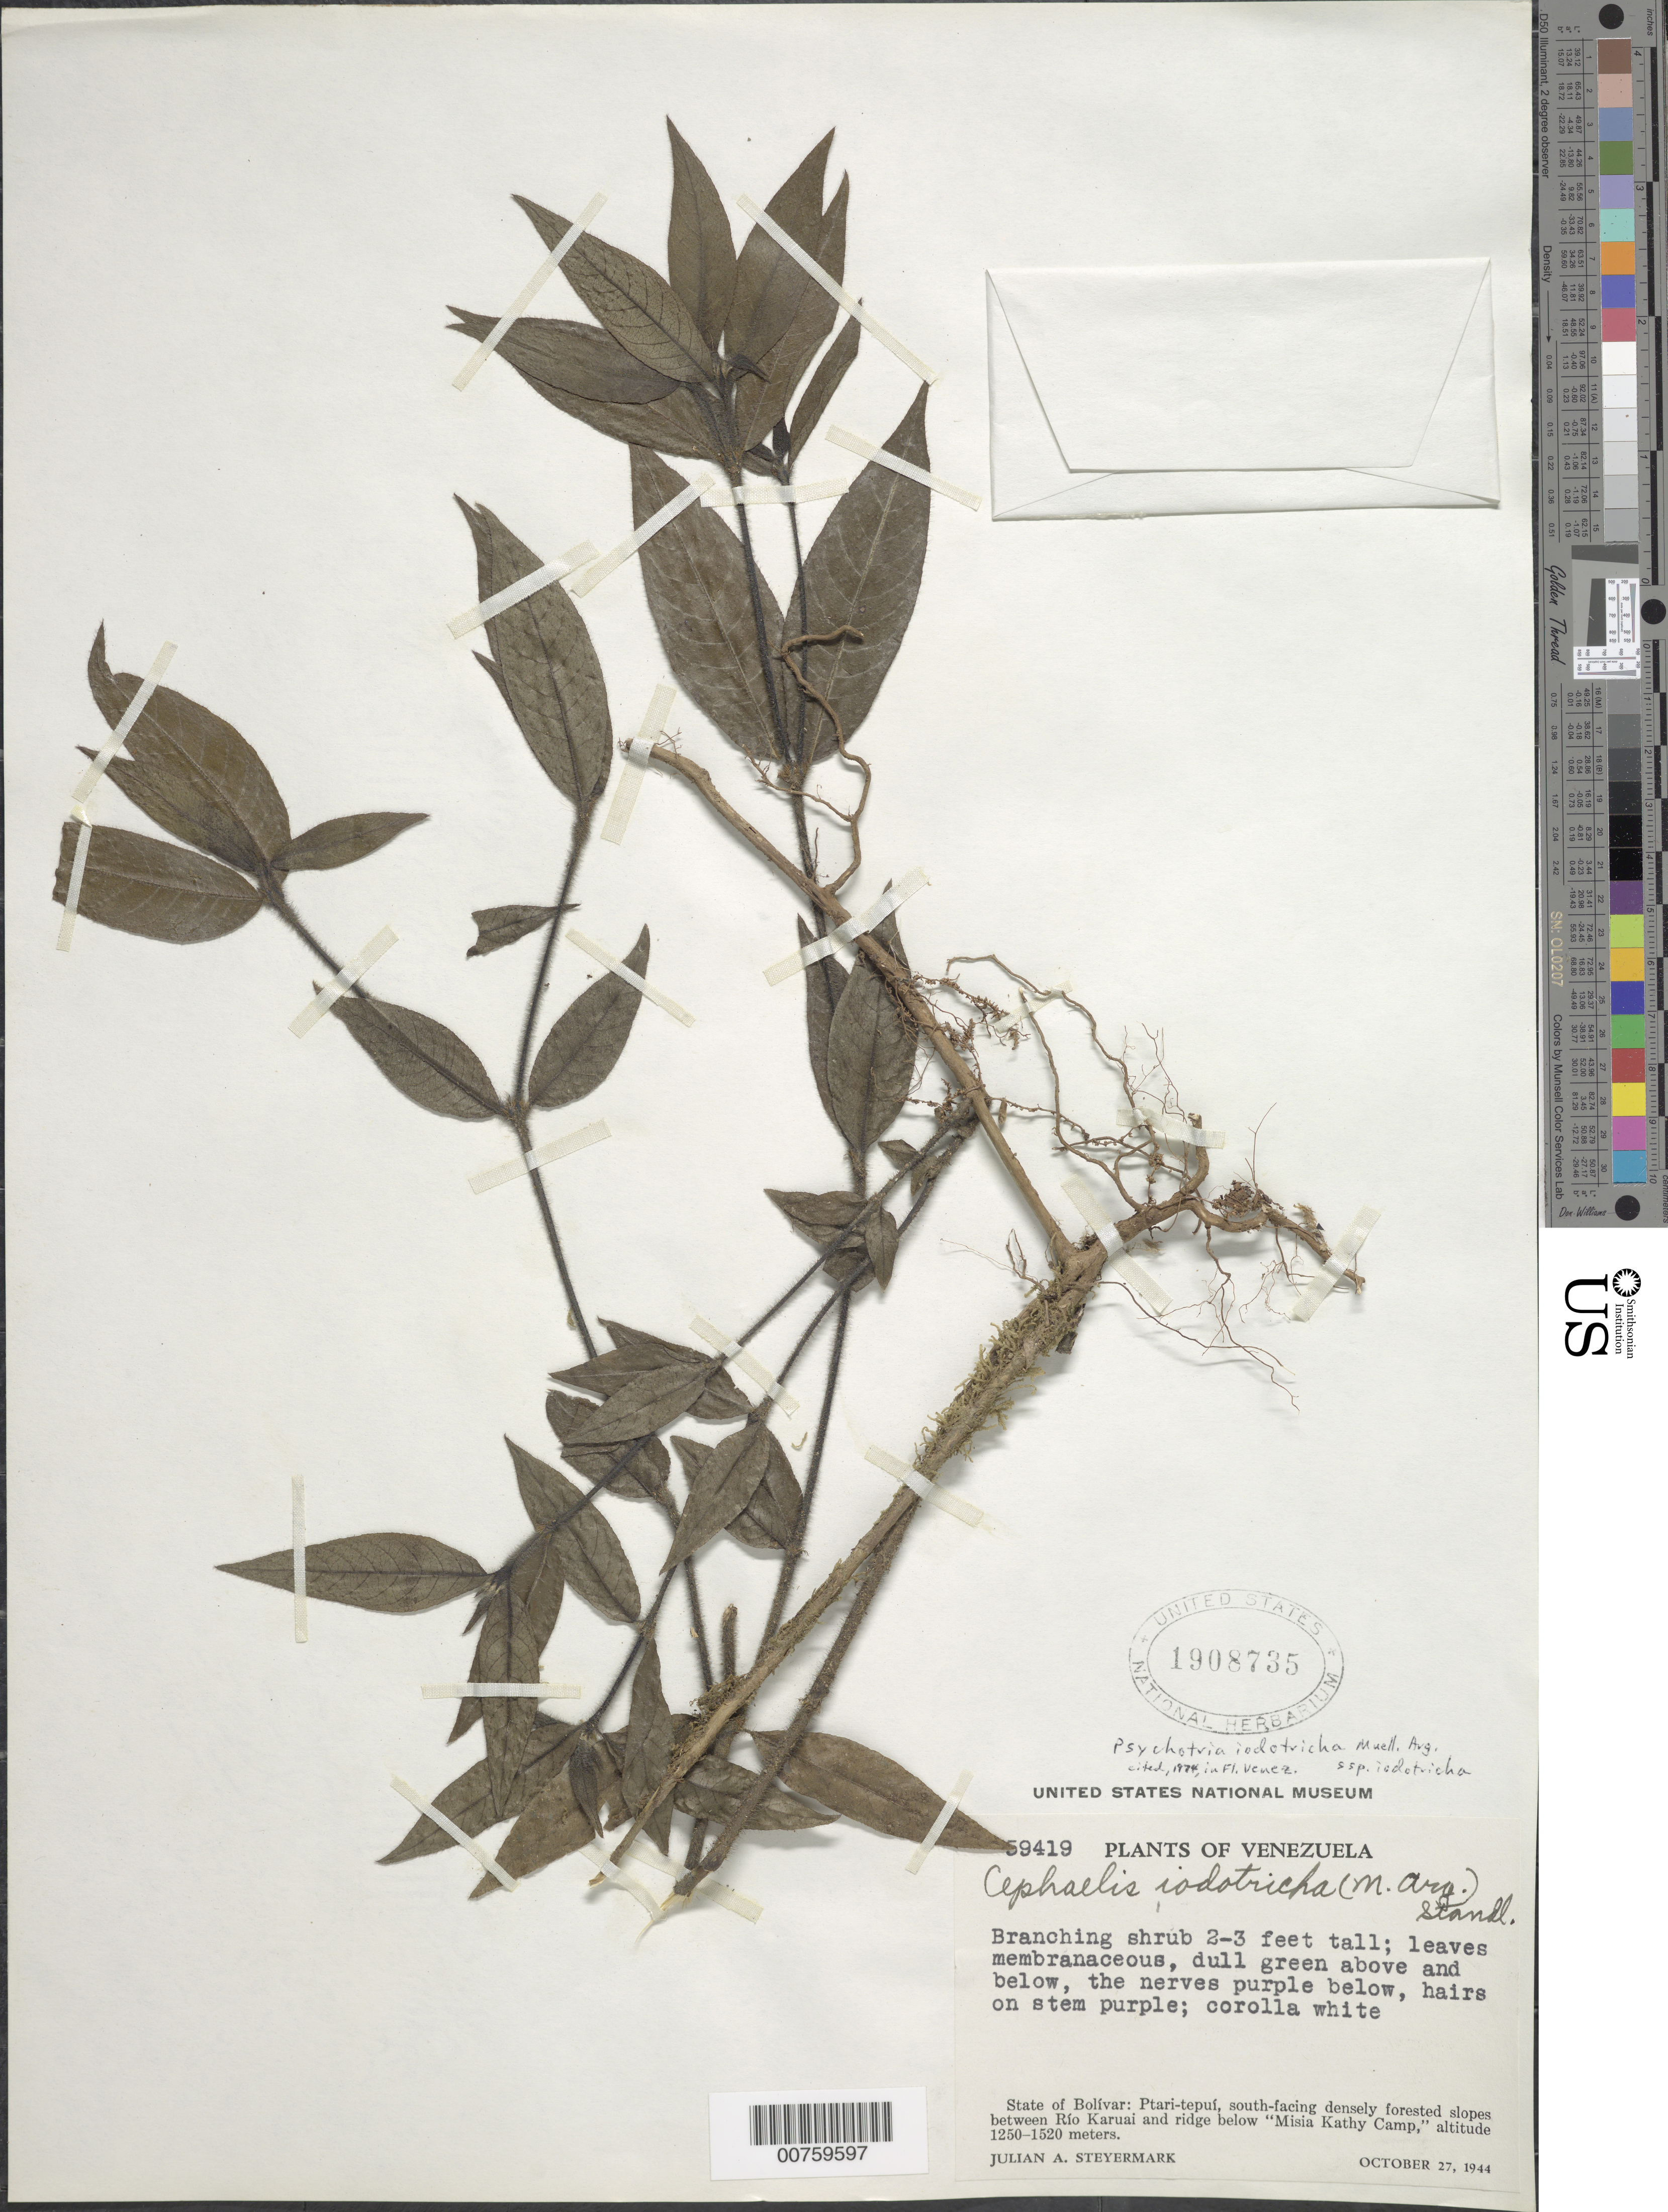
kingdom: Plantae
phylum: Tracheophyta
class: Magnoliopsida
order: Gentianales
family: Rubiaceae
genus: Psychotria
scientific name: Psychotria iodotricha subsp. iodotricha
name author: Müll. Arg.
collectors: J. Steyermark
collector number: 59419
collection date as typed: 27-Oct-44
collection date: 1944-10-27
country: Venezuela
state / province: Bolívar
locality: Ptari-tepuí, between "Large Lunch River" and "Misia Kathy Camp"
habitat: South-facing densely forested slopes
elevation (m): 1250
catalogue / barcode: US 1908735